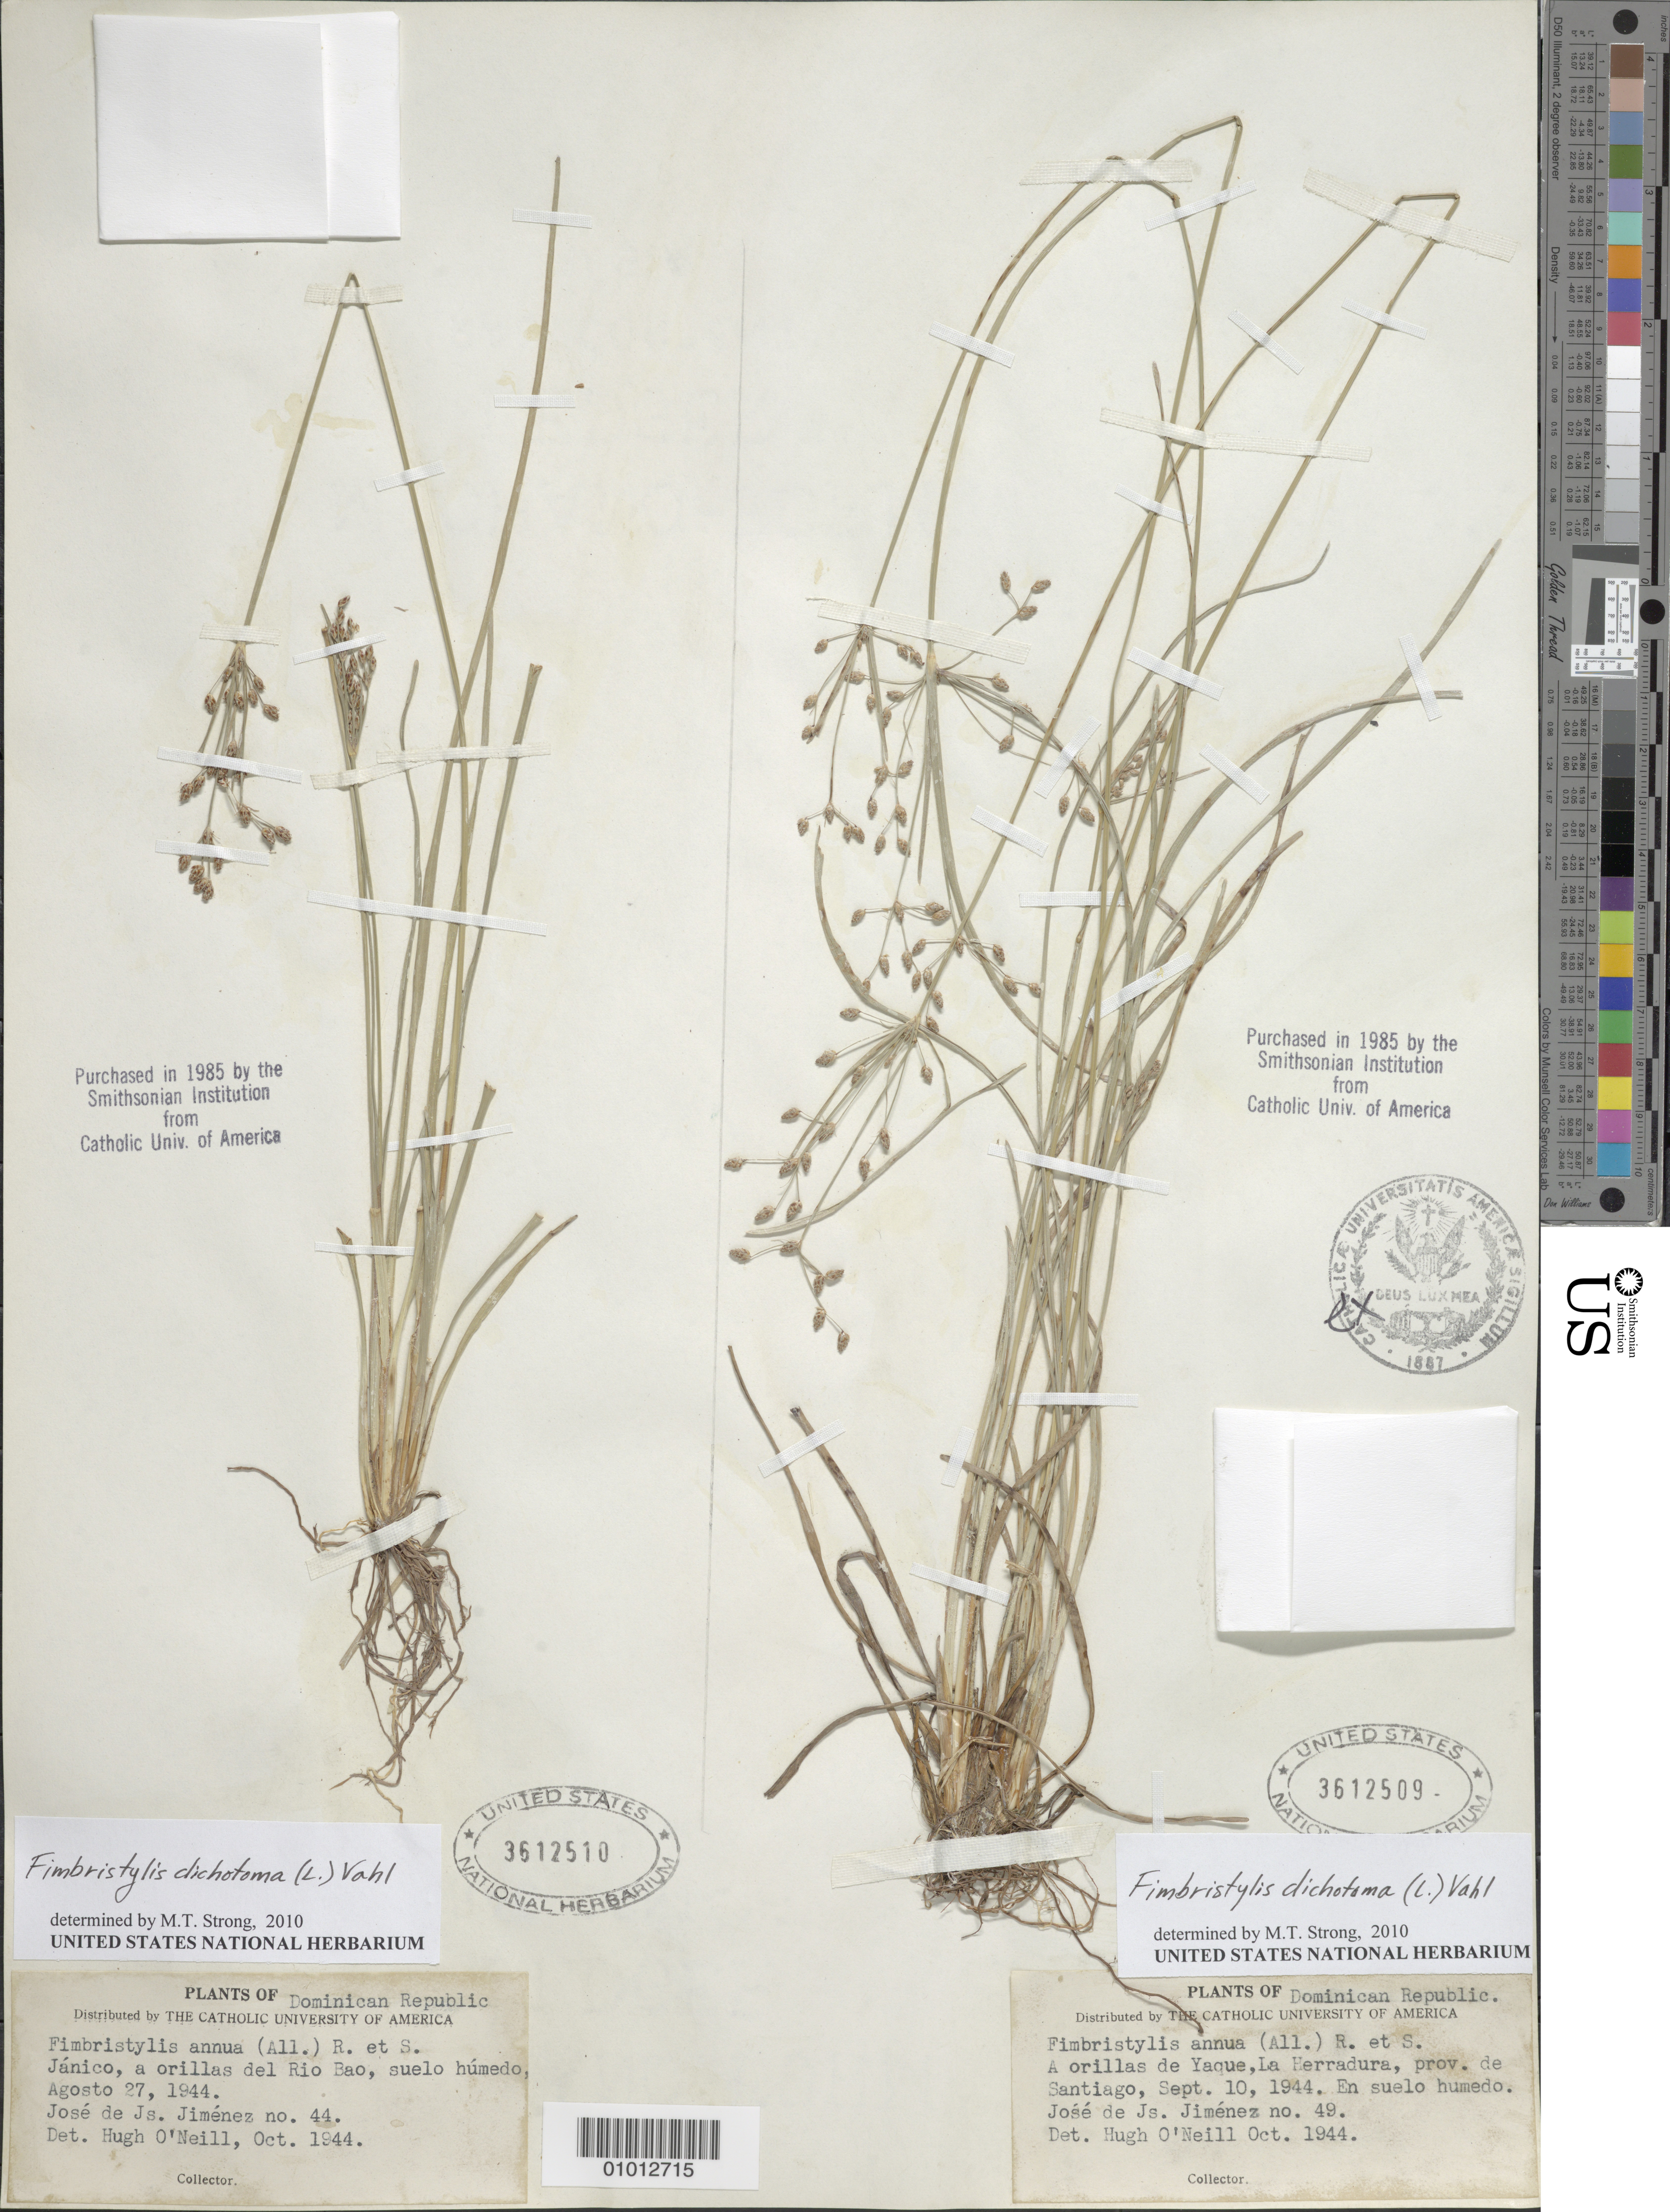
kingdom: Plantae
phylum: Tracheophyta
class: Liliopsida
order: Poales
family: Cyperaceae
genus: Fimbristylis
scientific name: Fimbristylis dichotoma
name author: (L.) Vahl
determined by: Strong, M. T., (US), Smithsonian Institution - National Museum of Natural History (UNITED STATES)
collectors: J. J. Jiménez Almonte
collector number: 44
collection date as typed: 27 Aug 1944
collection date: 1944-08-27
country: Dominican Republic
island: Hispaniola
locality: Jánico, Río Bao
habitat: Orillas del río, suelo húmedo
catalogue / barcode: US 3612510